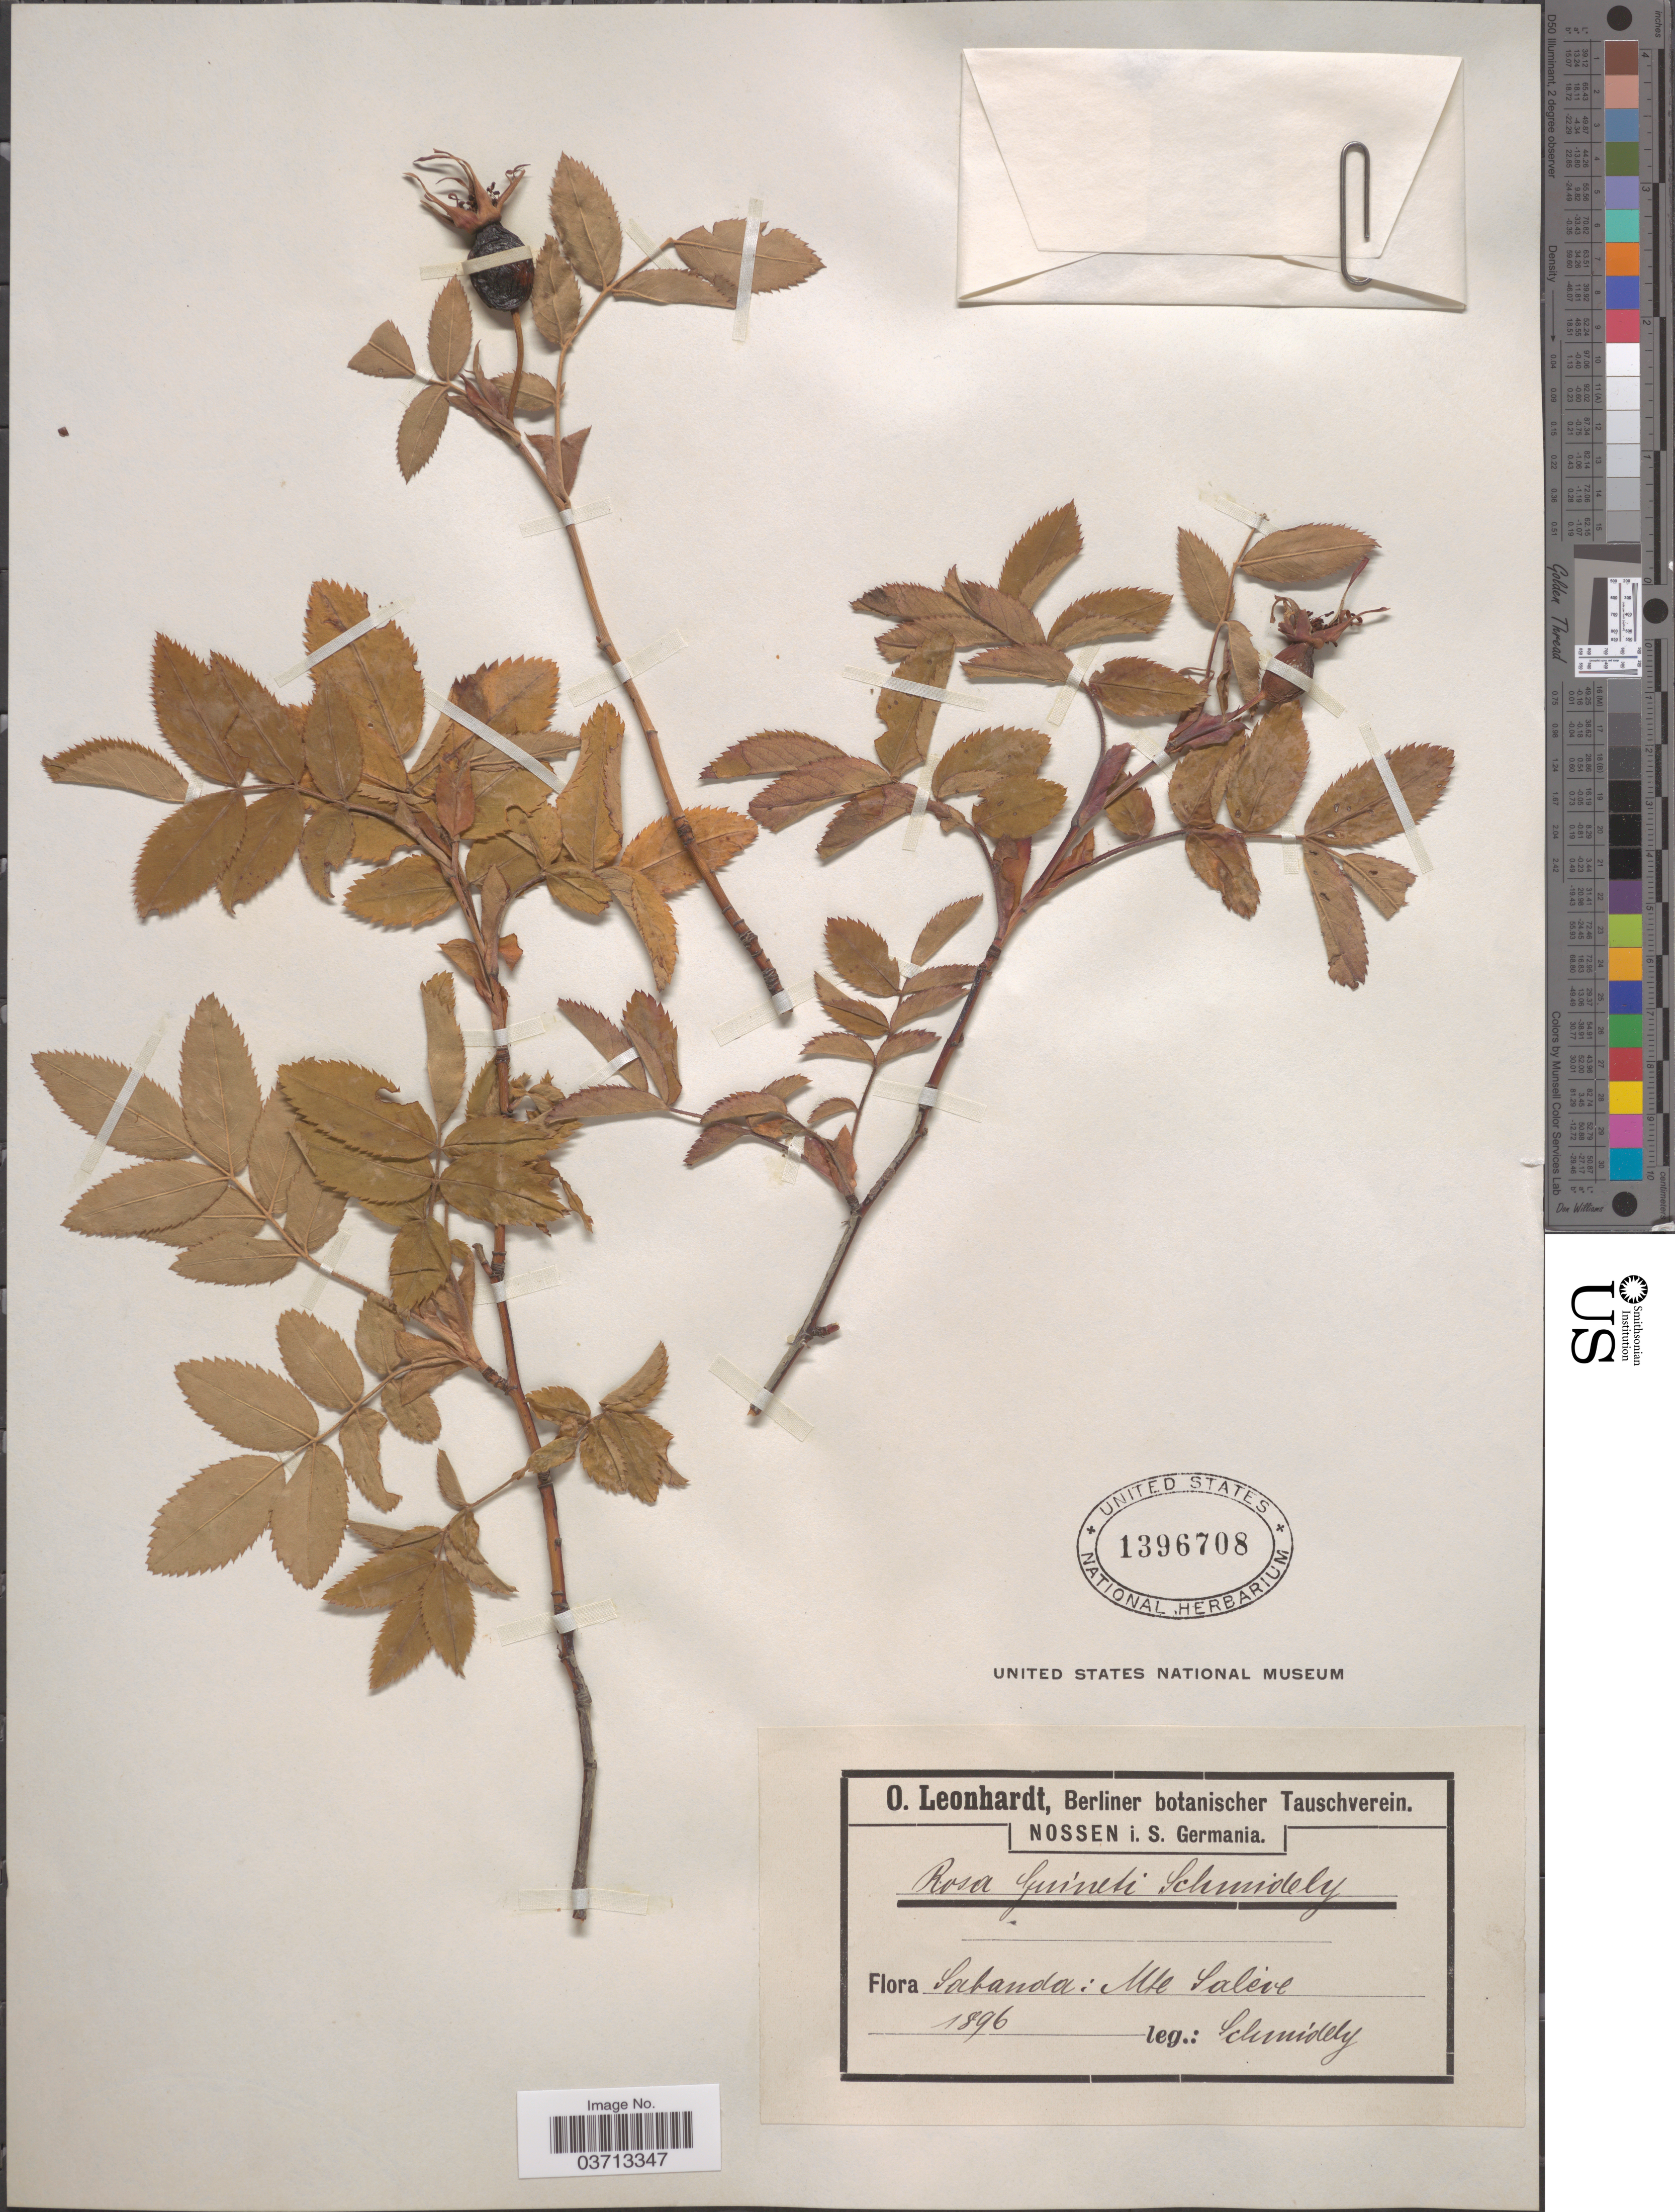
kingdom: Plantae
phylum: Tracheophyta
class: Magnoliopsida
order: Rosales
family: Rosaceae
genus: Rosa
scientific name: Rosa guinetii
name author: Schmidely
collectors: Schmidely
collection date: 1896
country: France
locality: Sabauda: Mte Salève.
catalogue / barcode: US 1396708